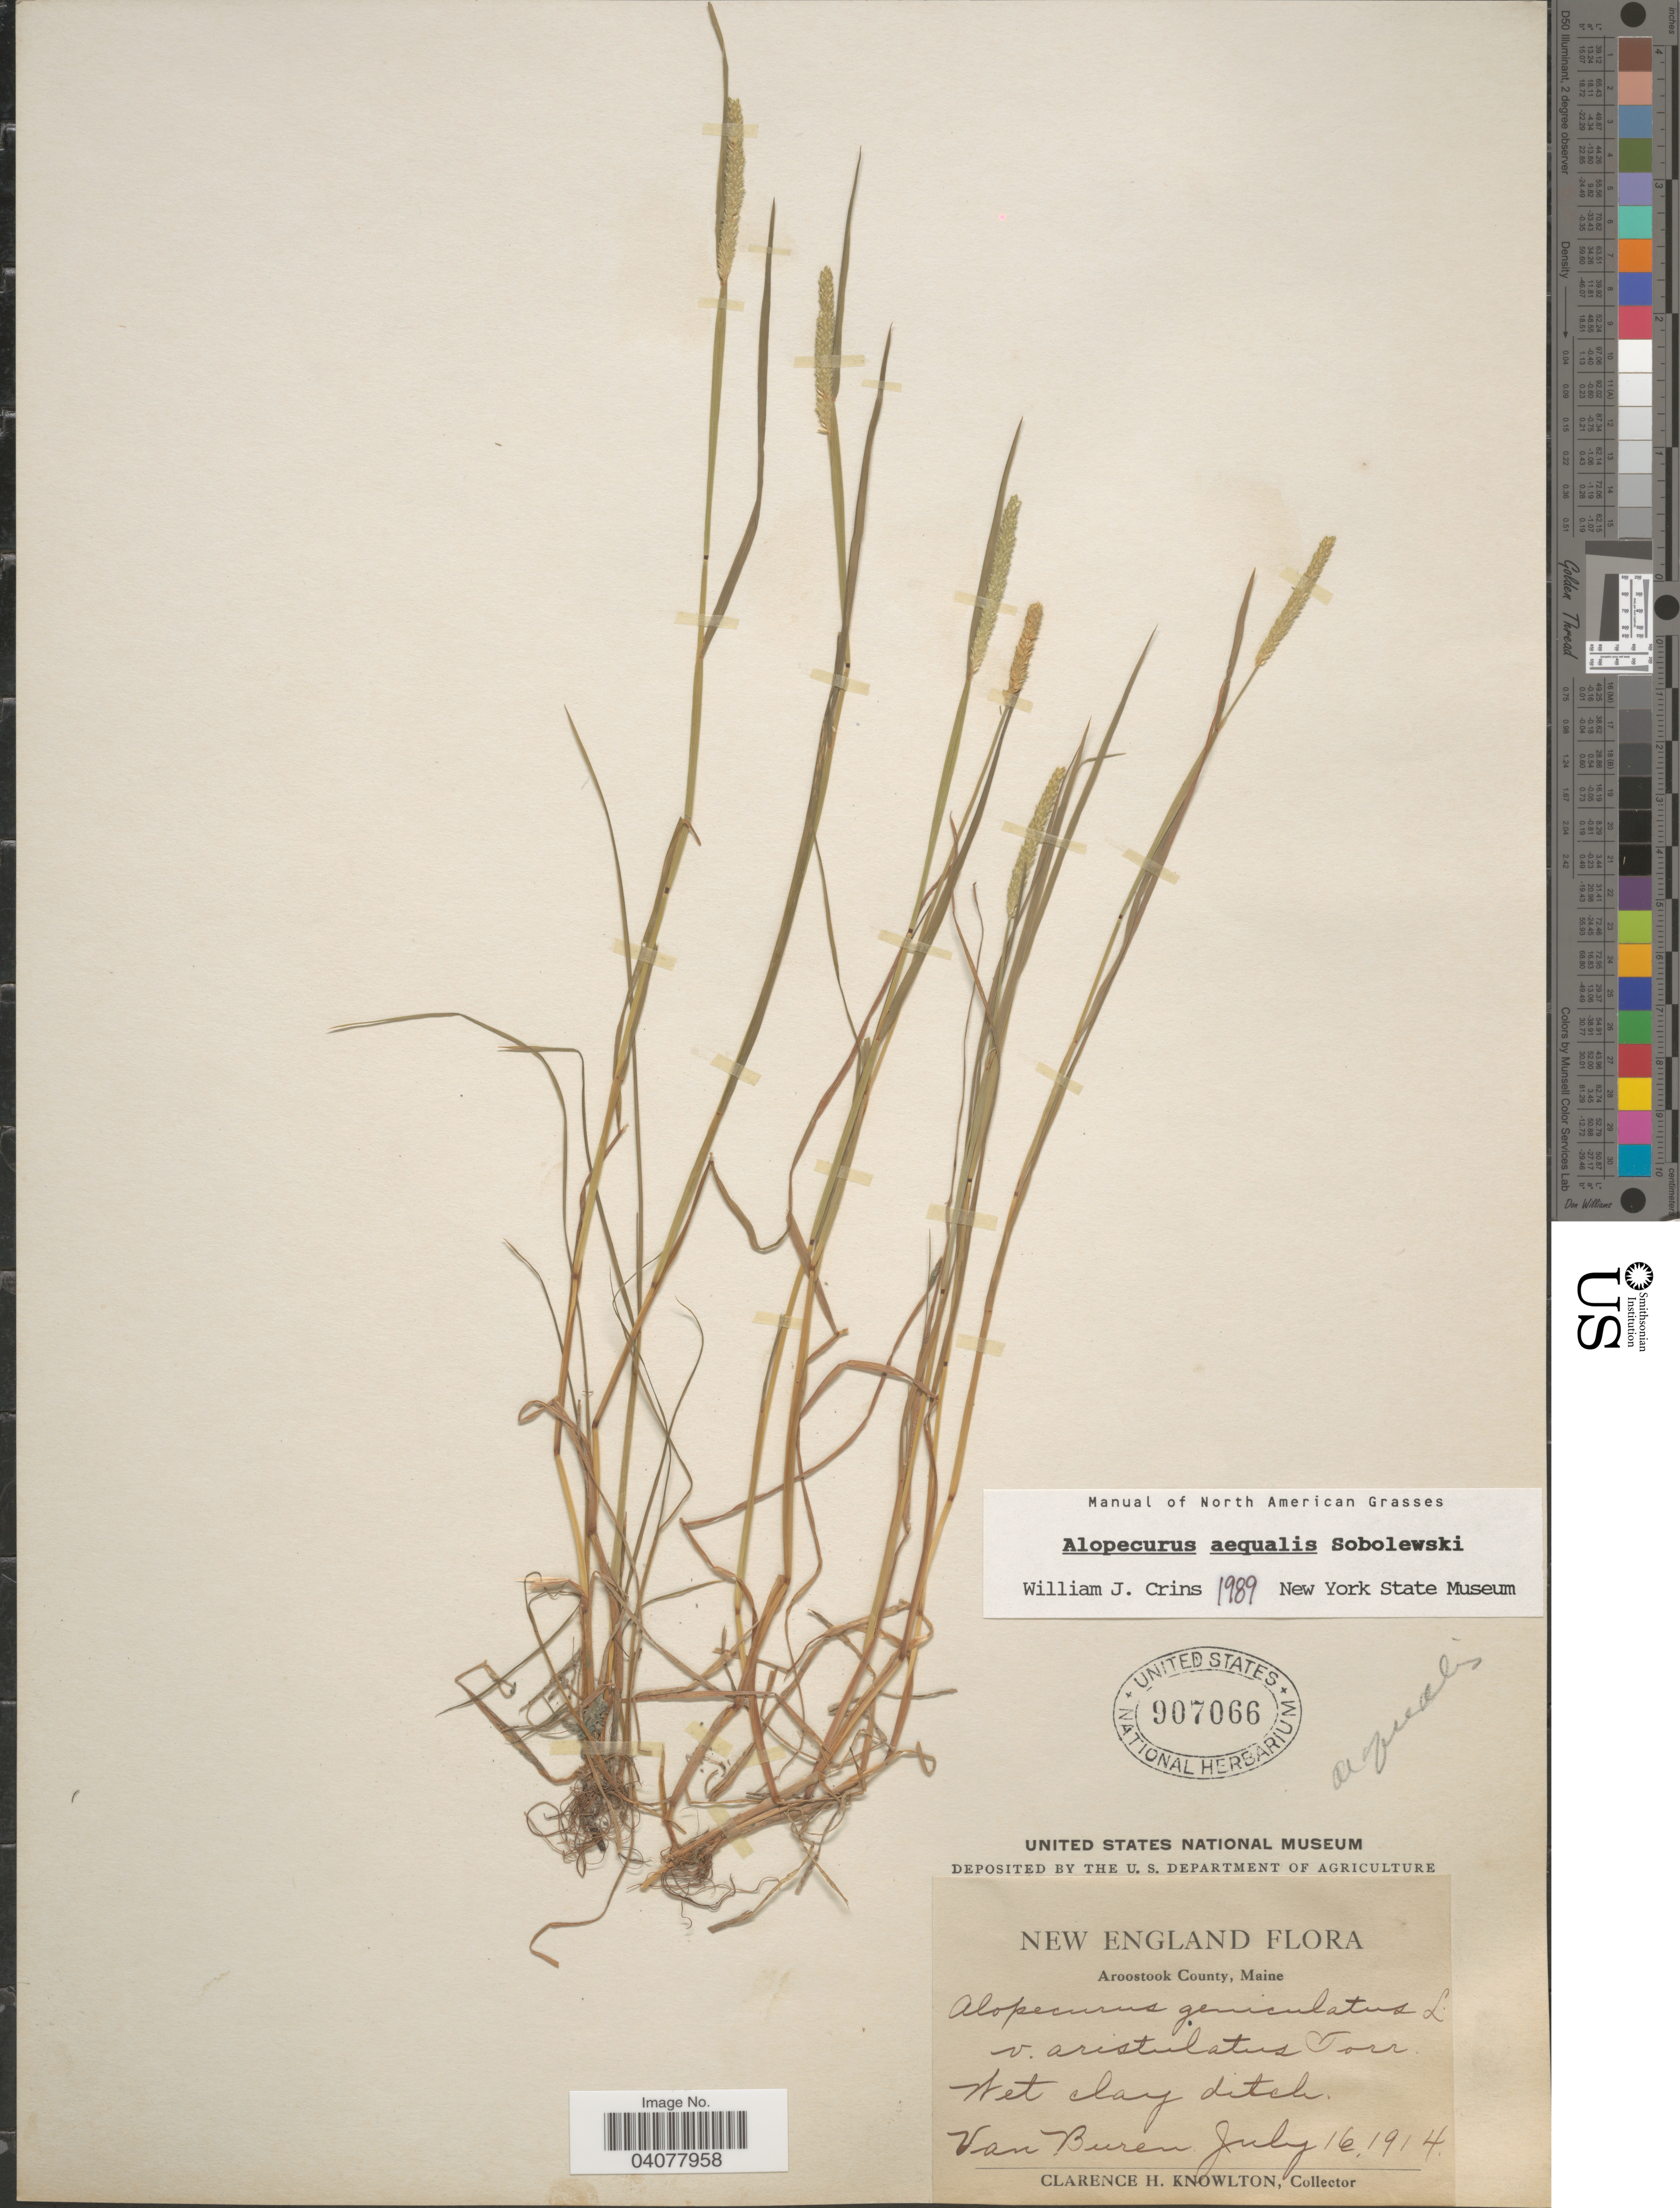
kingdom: Plantae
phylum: Tracheophyta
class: Liliopsida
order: Poales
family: Poaceae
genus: Alopecurus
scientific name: Alopecurus aequalis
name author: Sobol.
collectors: C. H. Knowlton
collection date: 1914-07-16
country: United States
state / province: Maine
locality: New England. Aroostook County. Van Buren.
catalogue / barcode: US 907066